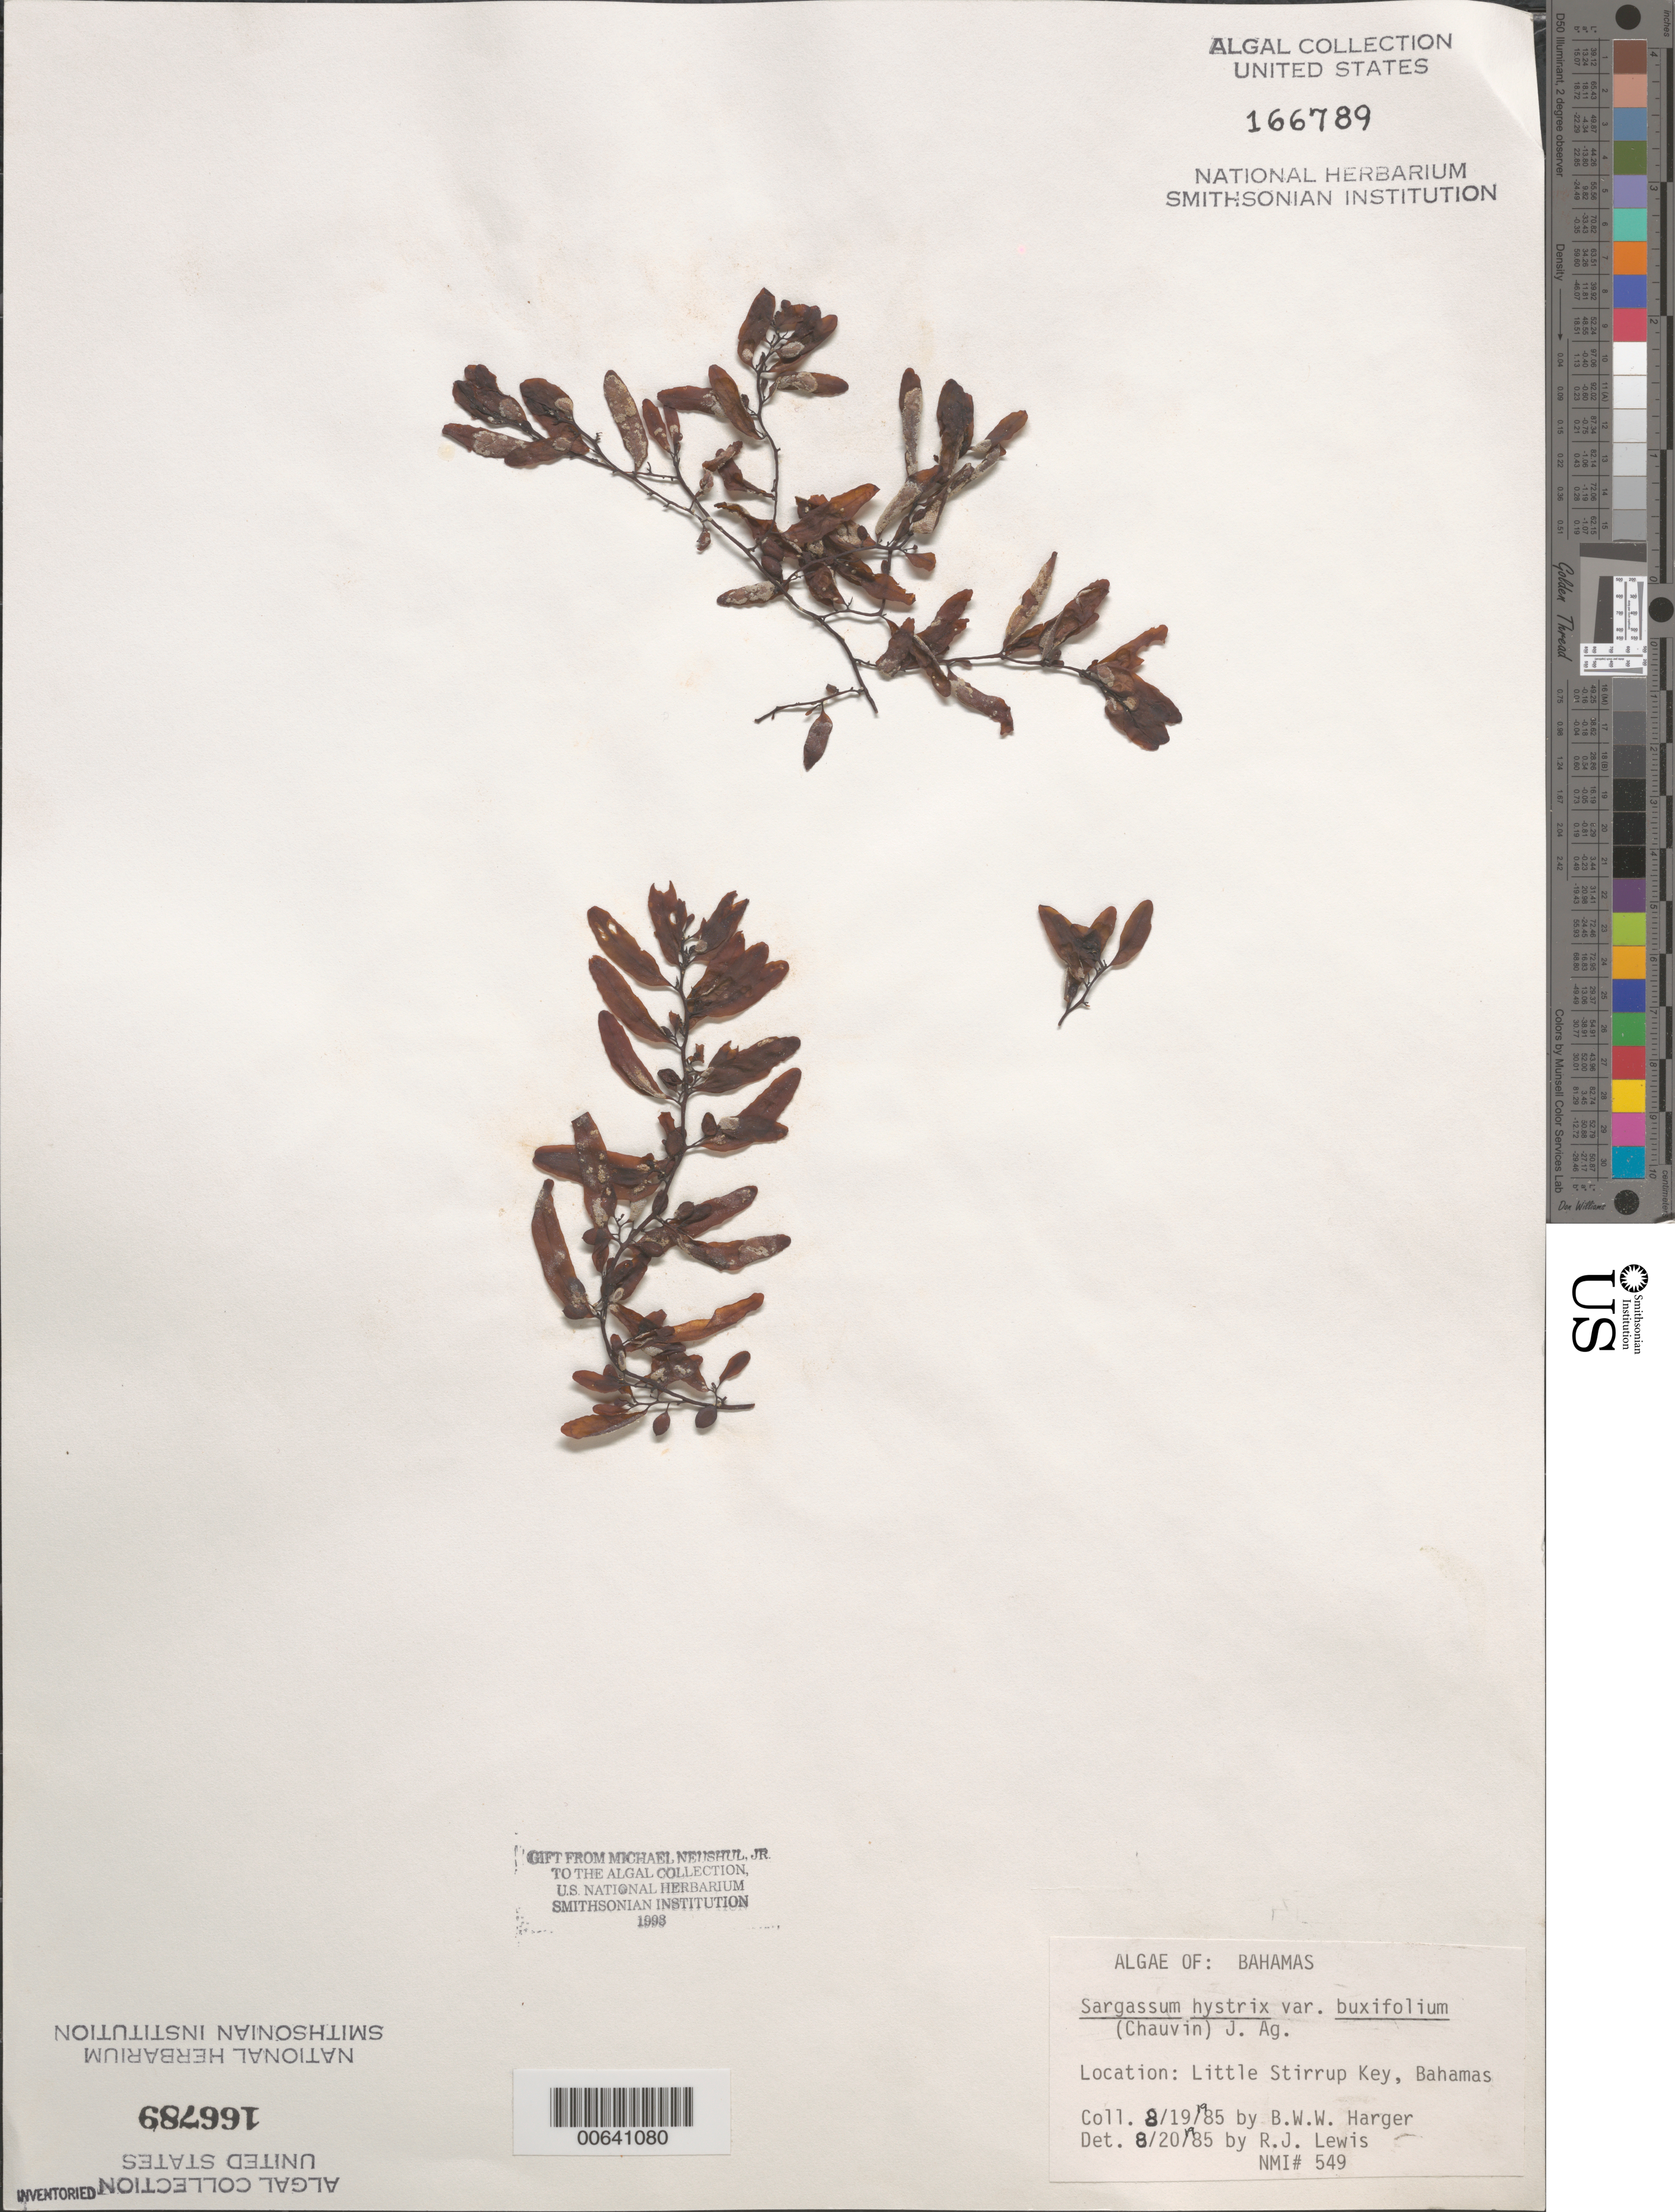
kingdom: Chromista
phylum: Ochrophyta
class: Phaeophyceae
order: Fucales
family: Sargassaceae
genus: Sargassum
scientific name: Sargassum hystrix var. buxifolium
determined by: Lewis, R. J.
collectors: B. W. Harger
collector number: NMI 549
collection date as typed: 19 Aug 1985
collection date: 1985-08-19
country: Bahamas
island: Little Stirrup Key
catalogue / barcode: US 167789